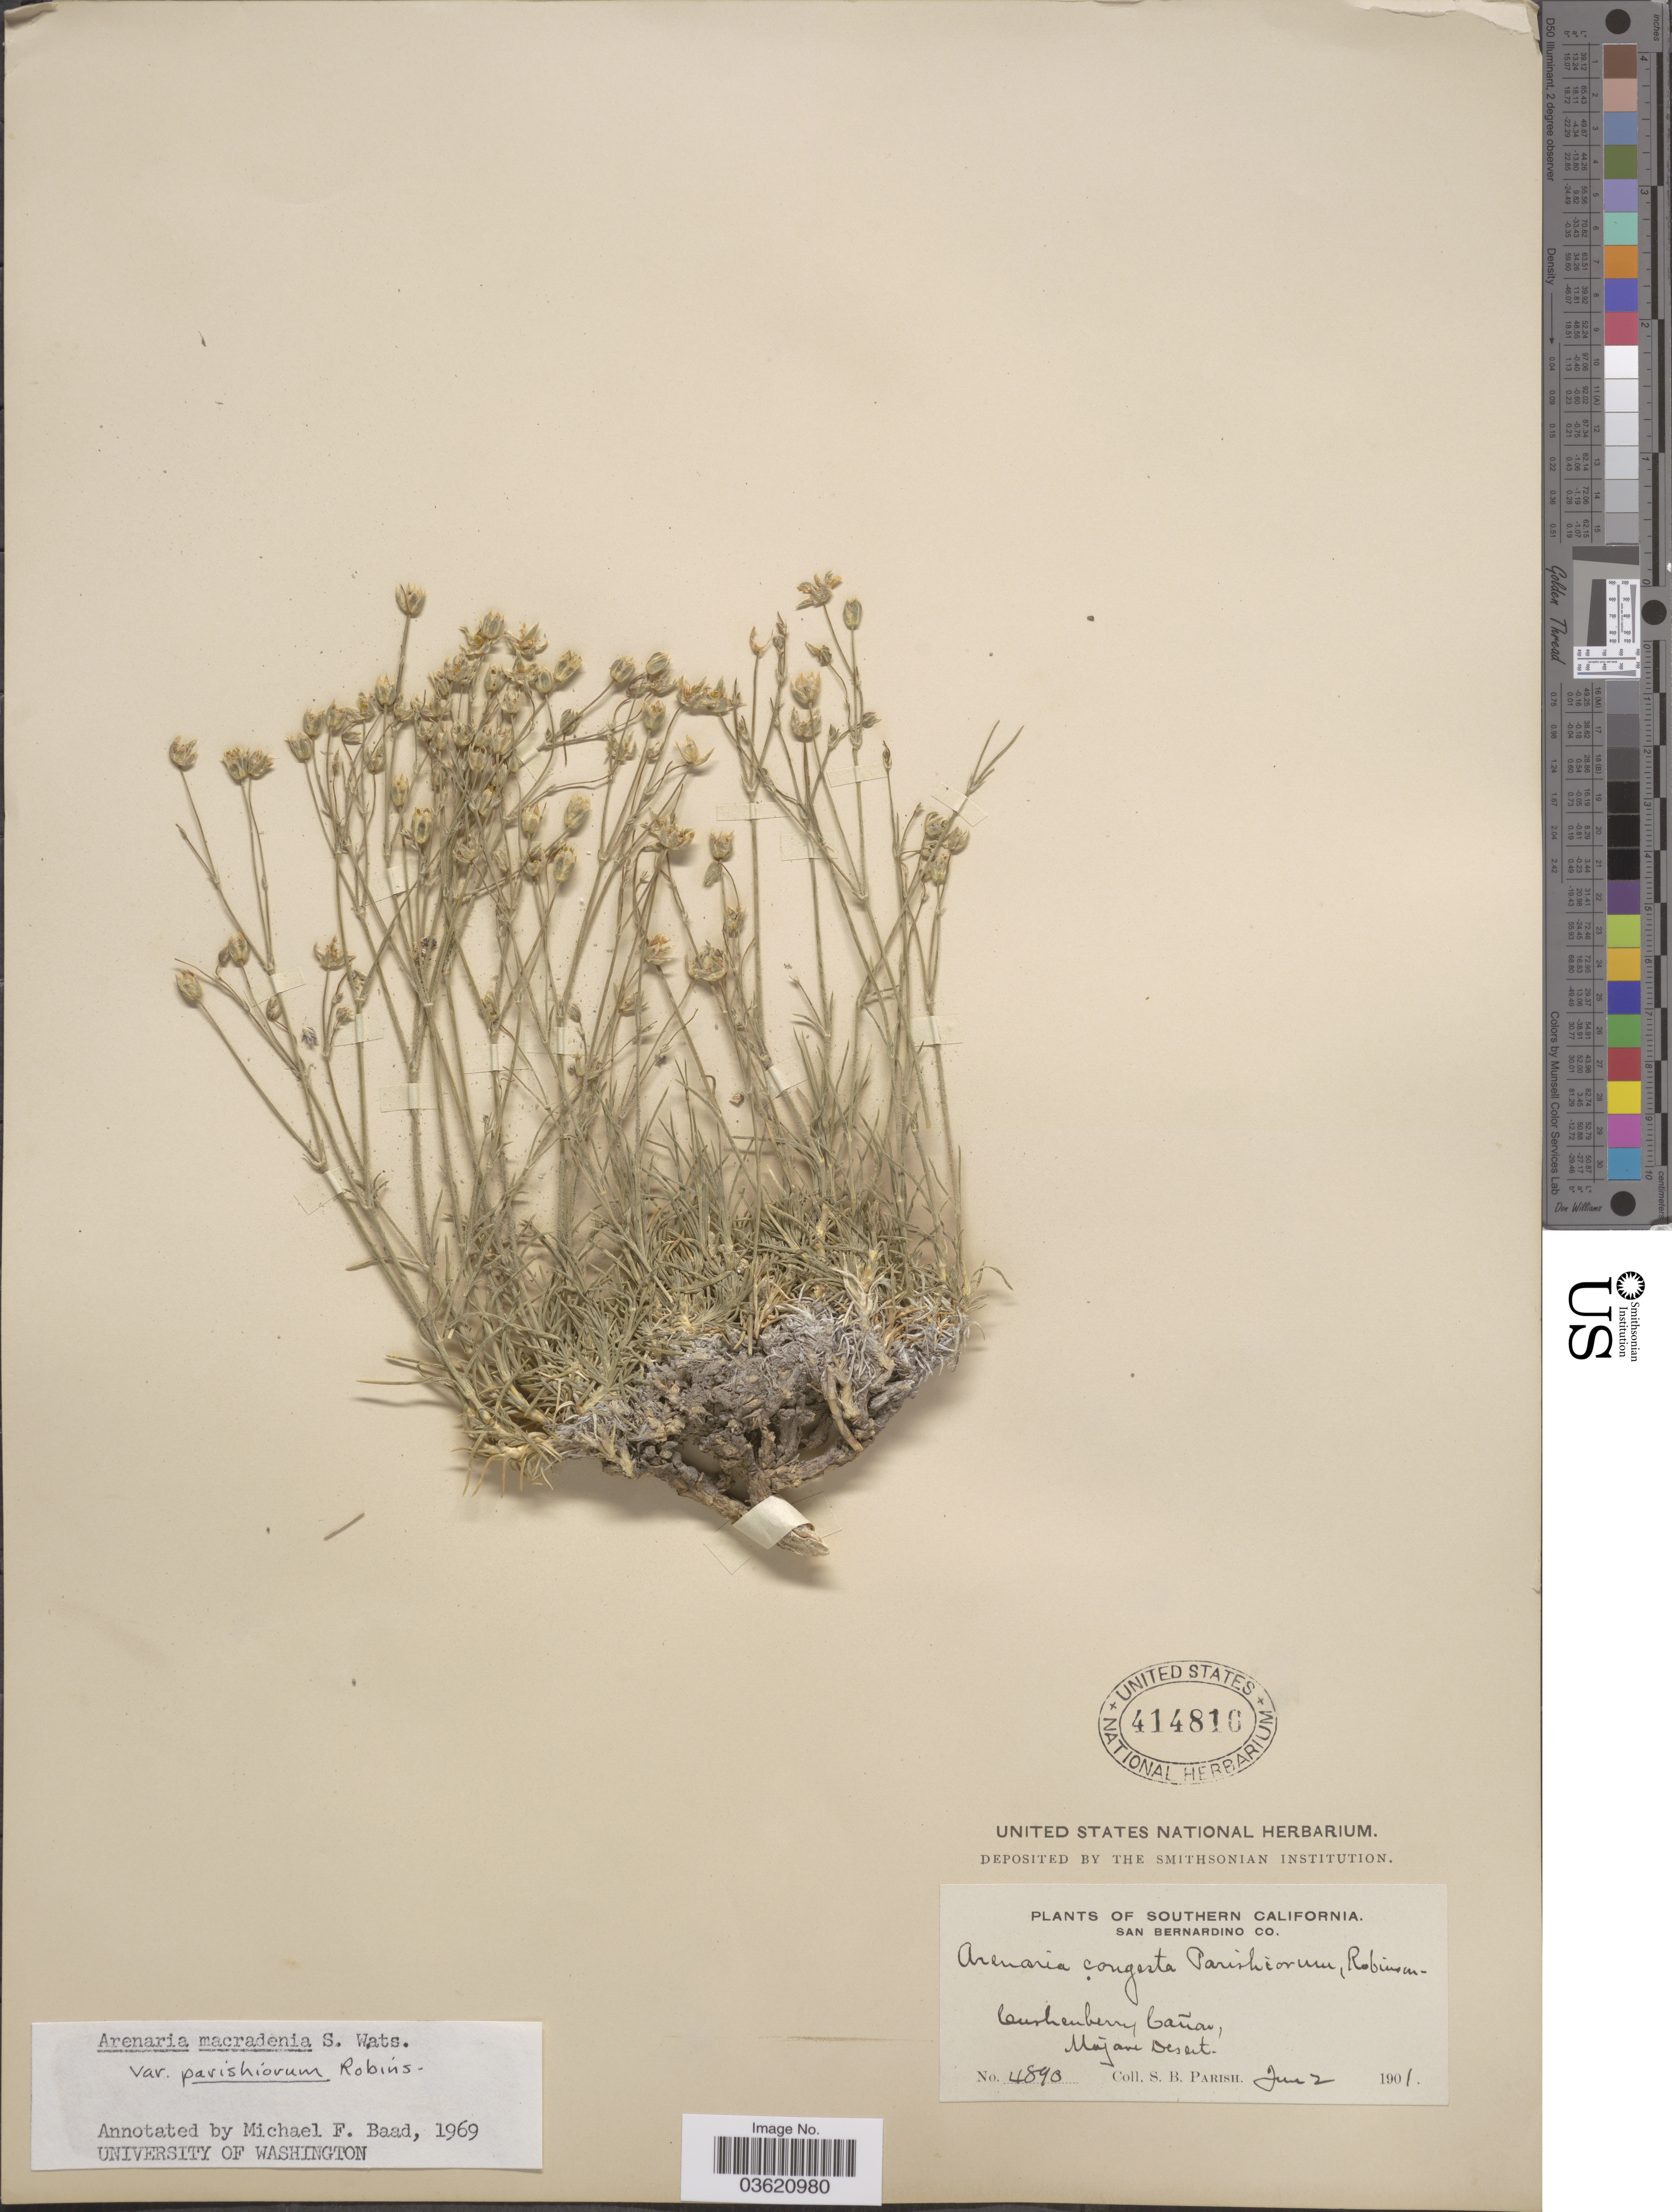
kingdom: Plantae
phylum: Tracheophyta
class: Magnoliopsida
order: Caryophyllales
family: Caryophyllaceae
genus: Eremogone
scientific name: Eremogone macradenia var. macradenia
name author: (S. Watson) Ikonn.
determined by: U.S. National Herbarium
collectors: S. B. Parish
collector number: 4890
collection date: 1901-06-02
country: United States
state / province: California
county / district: San Bernardino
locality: Southern California. San Bernardino Co. Cushenberry Cañon, Mojave Desert.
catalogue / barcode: US 414816